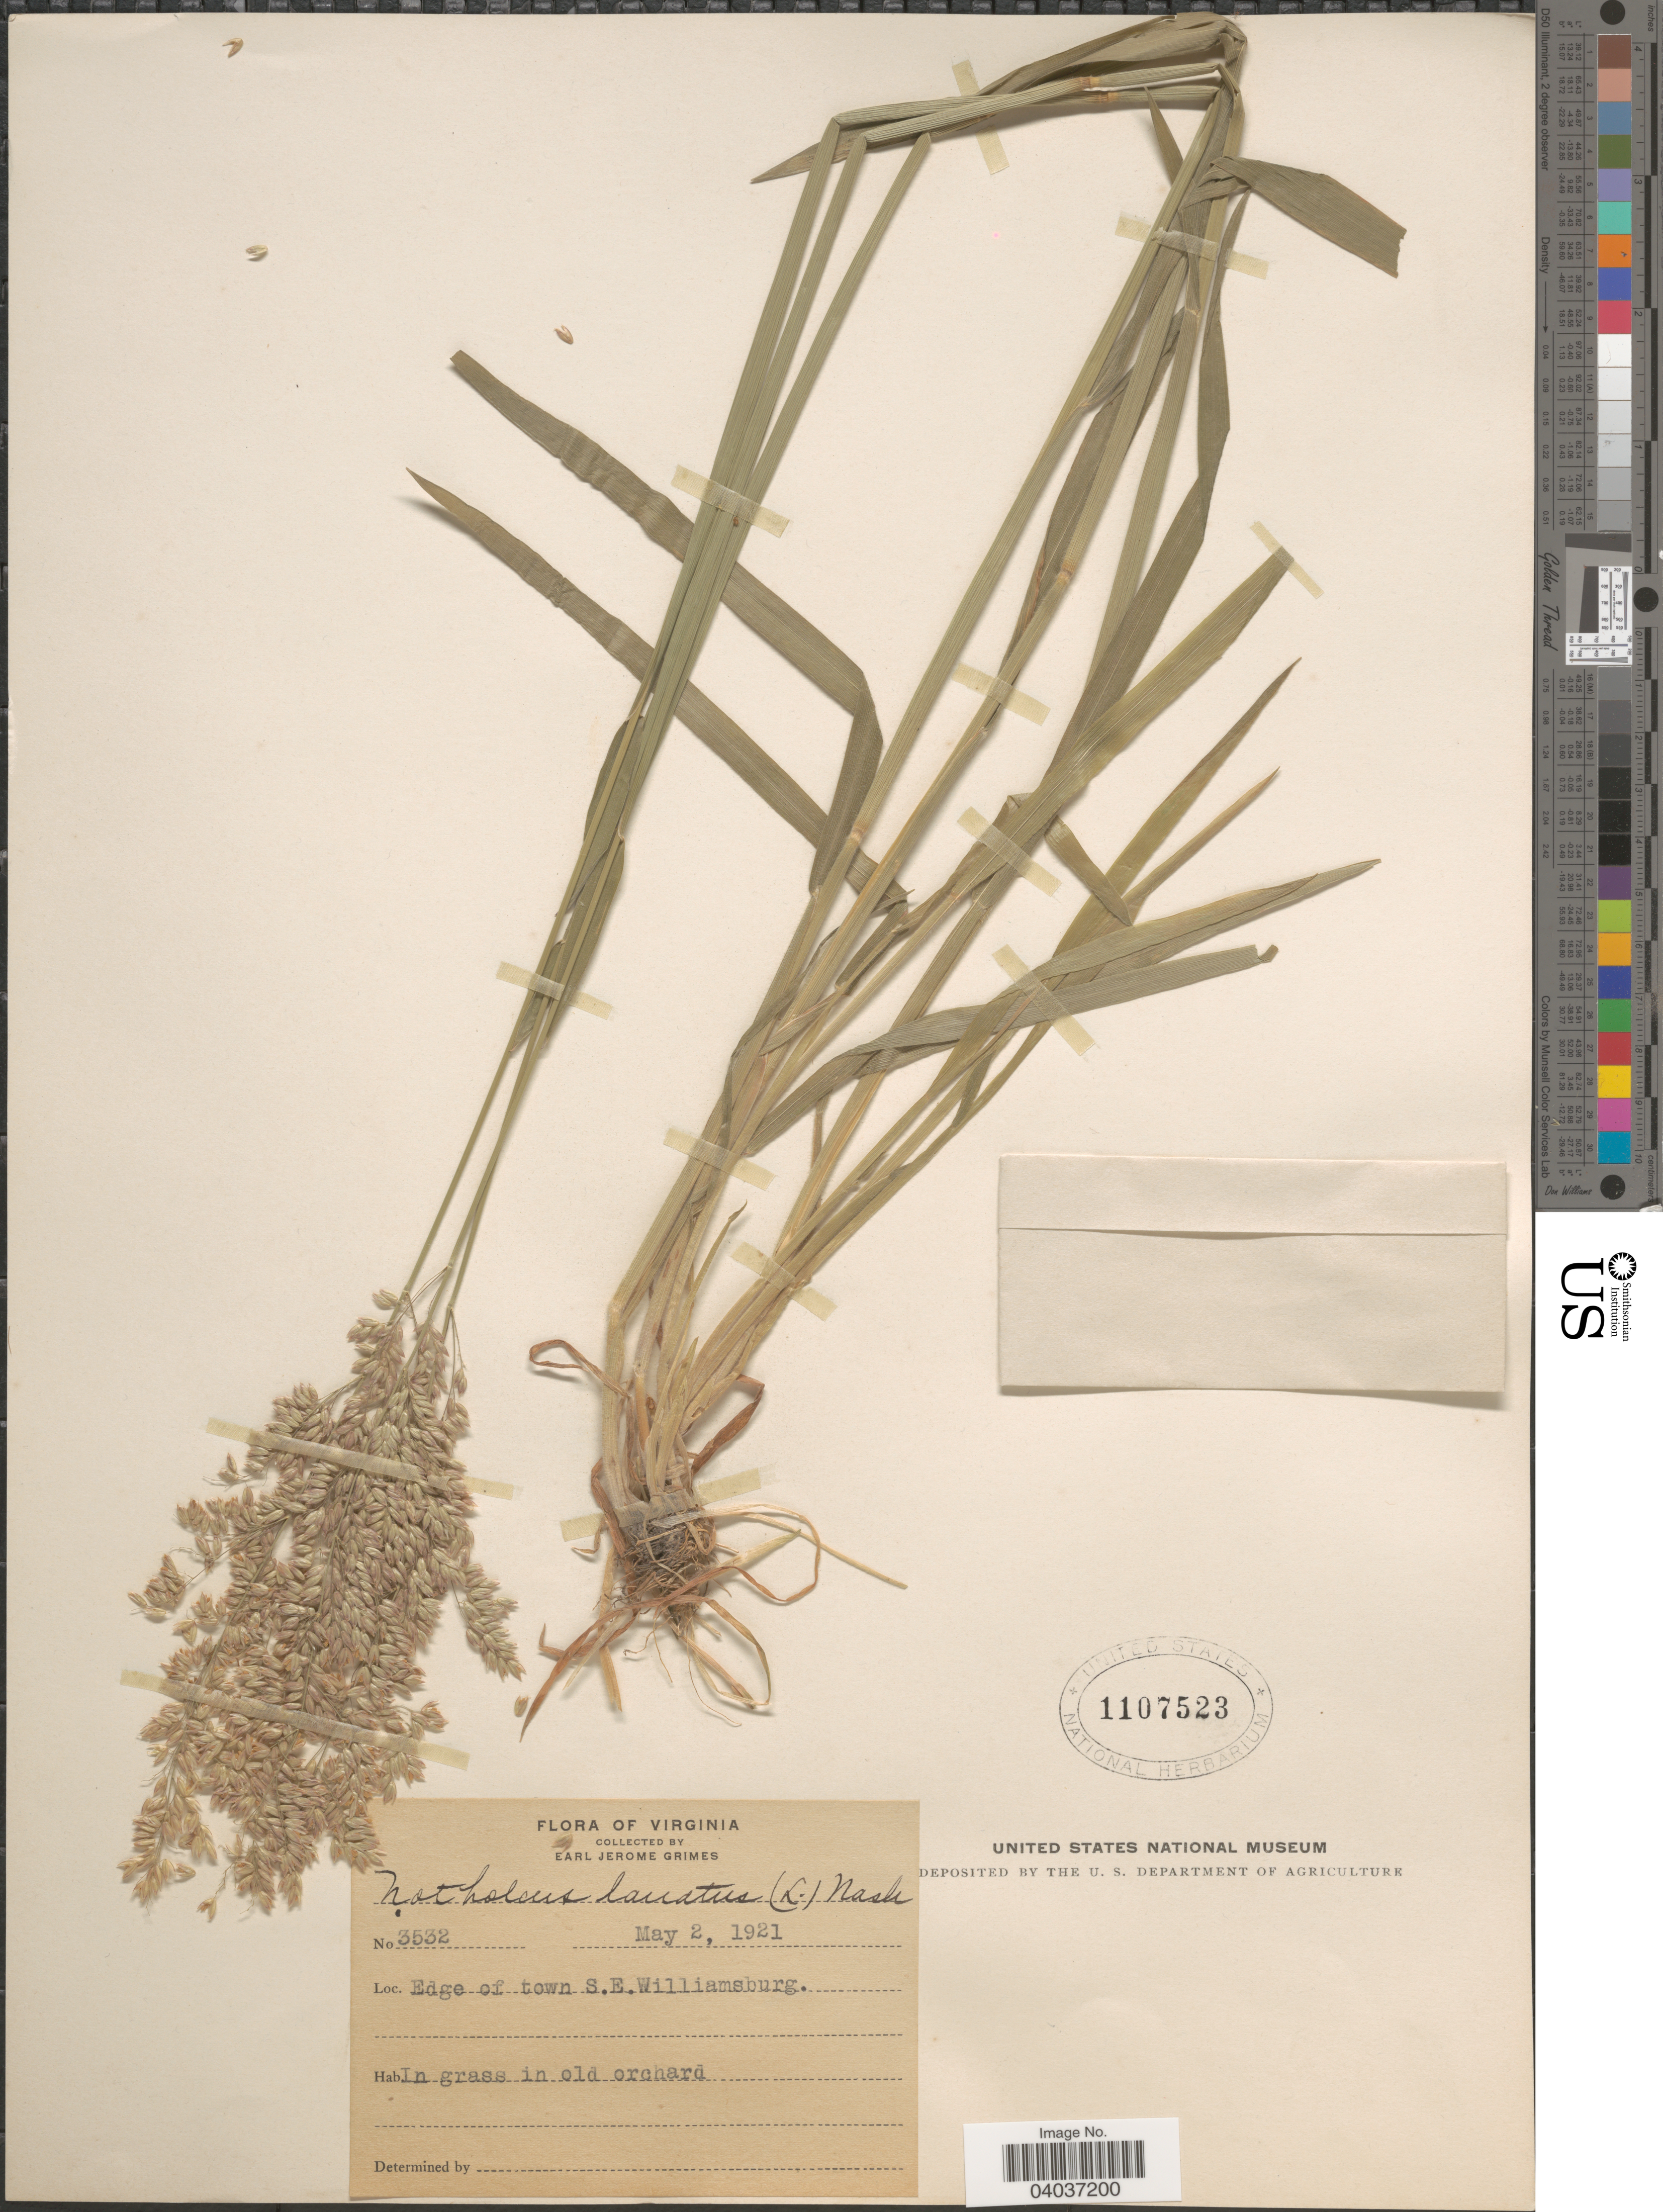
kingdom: Plantae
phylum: Tracheophyta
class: Liliopsida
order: Poales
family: Poaceae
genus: Holcus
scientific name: Holcus lanatus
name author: L.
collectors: E. J. Grimes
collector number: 3532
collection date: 1921-05-02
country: United States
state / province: Virginia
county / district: City of Williamsburg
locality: Edge of town S.E. Williamsburg.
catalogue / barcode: US 1107523